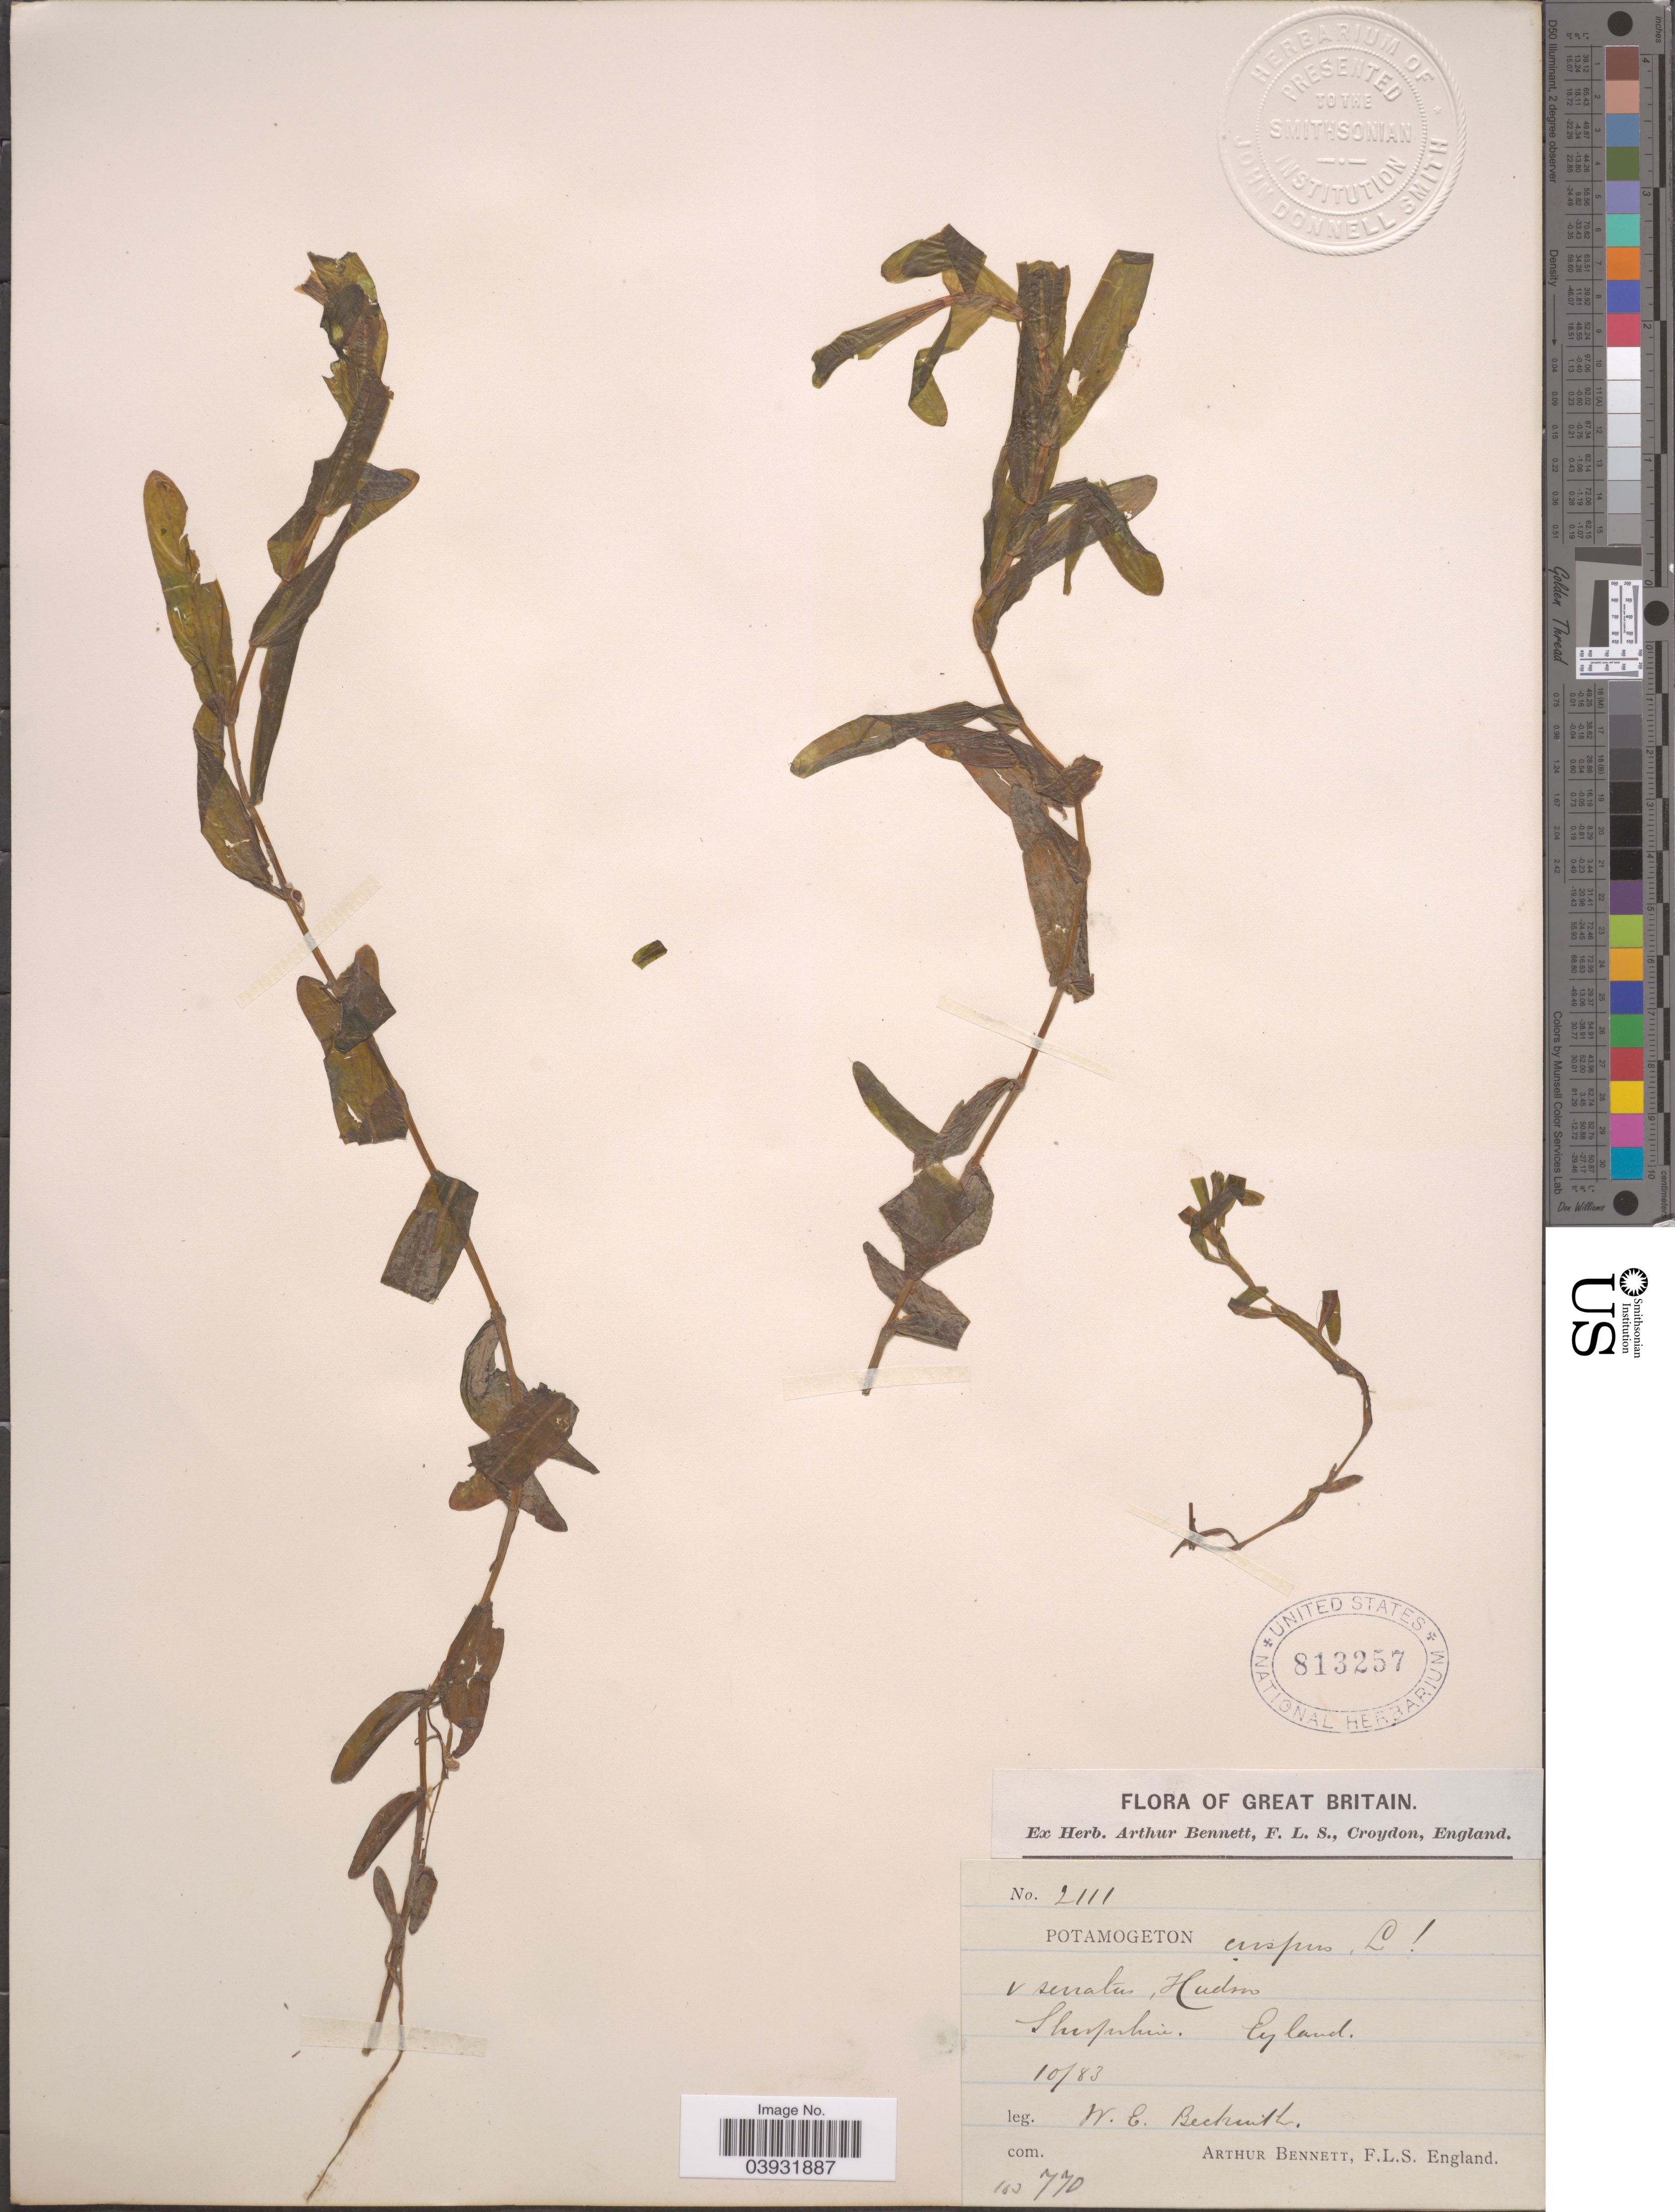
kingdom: Plantae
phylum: Tracheophyta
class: Liliopsida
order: Alismatales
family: Potamogetonaceae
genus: Potamogeton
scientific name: Potamogeton crispus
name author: L.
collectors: W. Beckwith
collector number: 2111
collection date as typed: Transcribed d/m/y: /10/83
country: United Kingdom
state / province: England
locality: Hudson Shropshire.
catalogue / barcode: US 813257